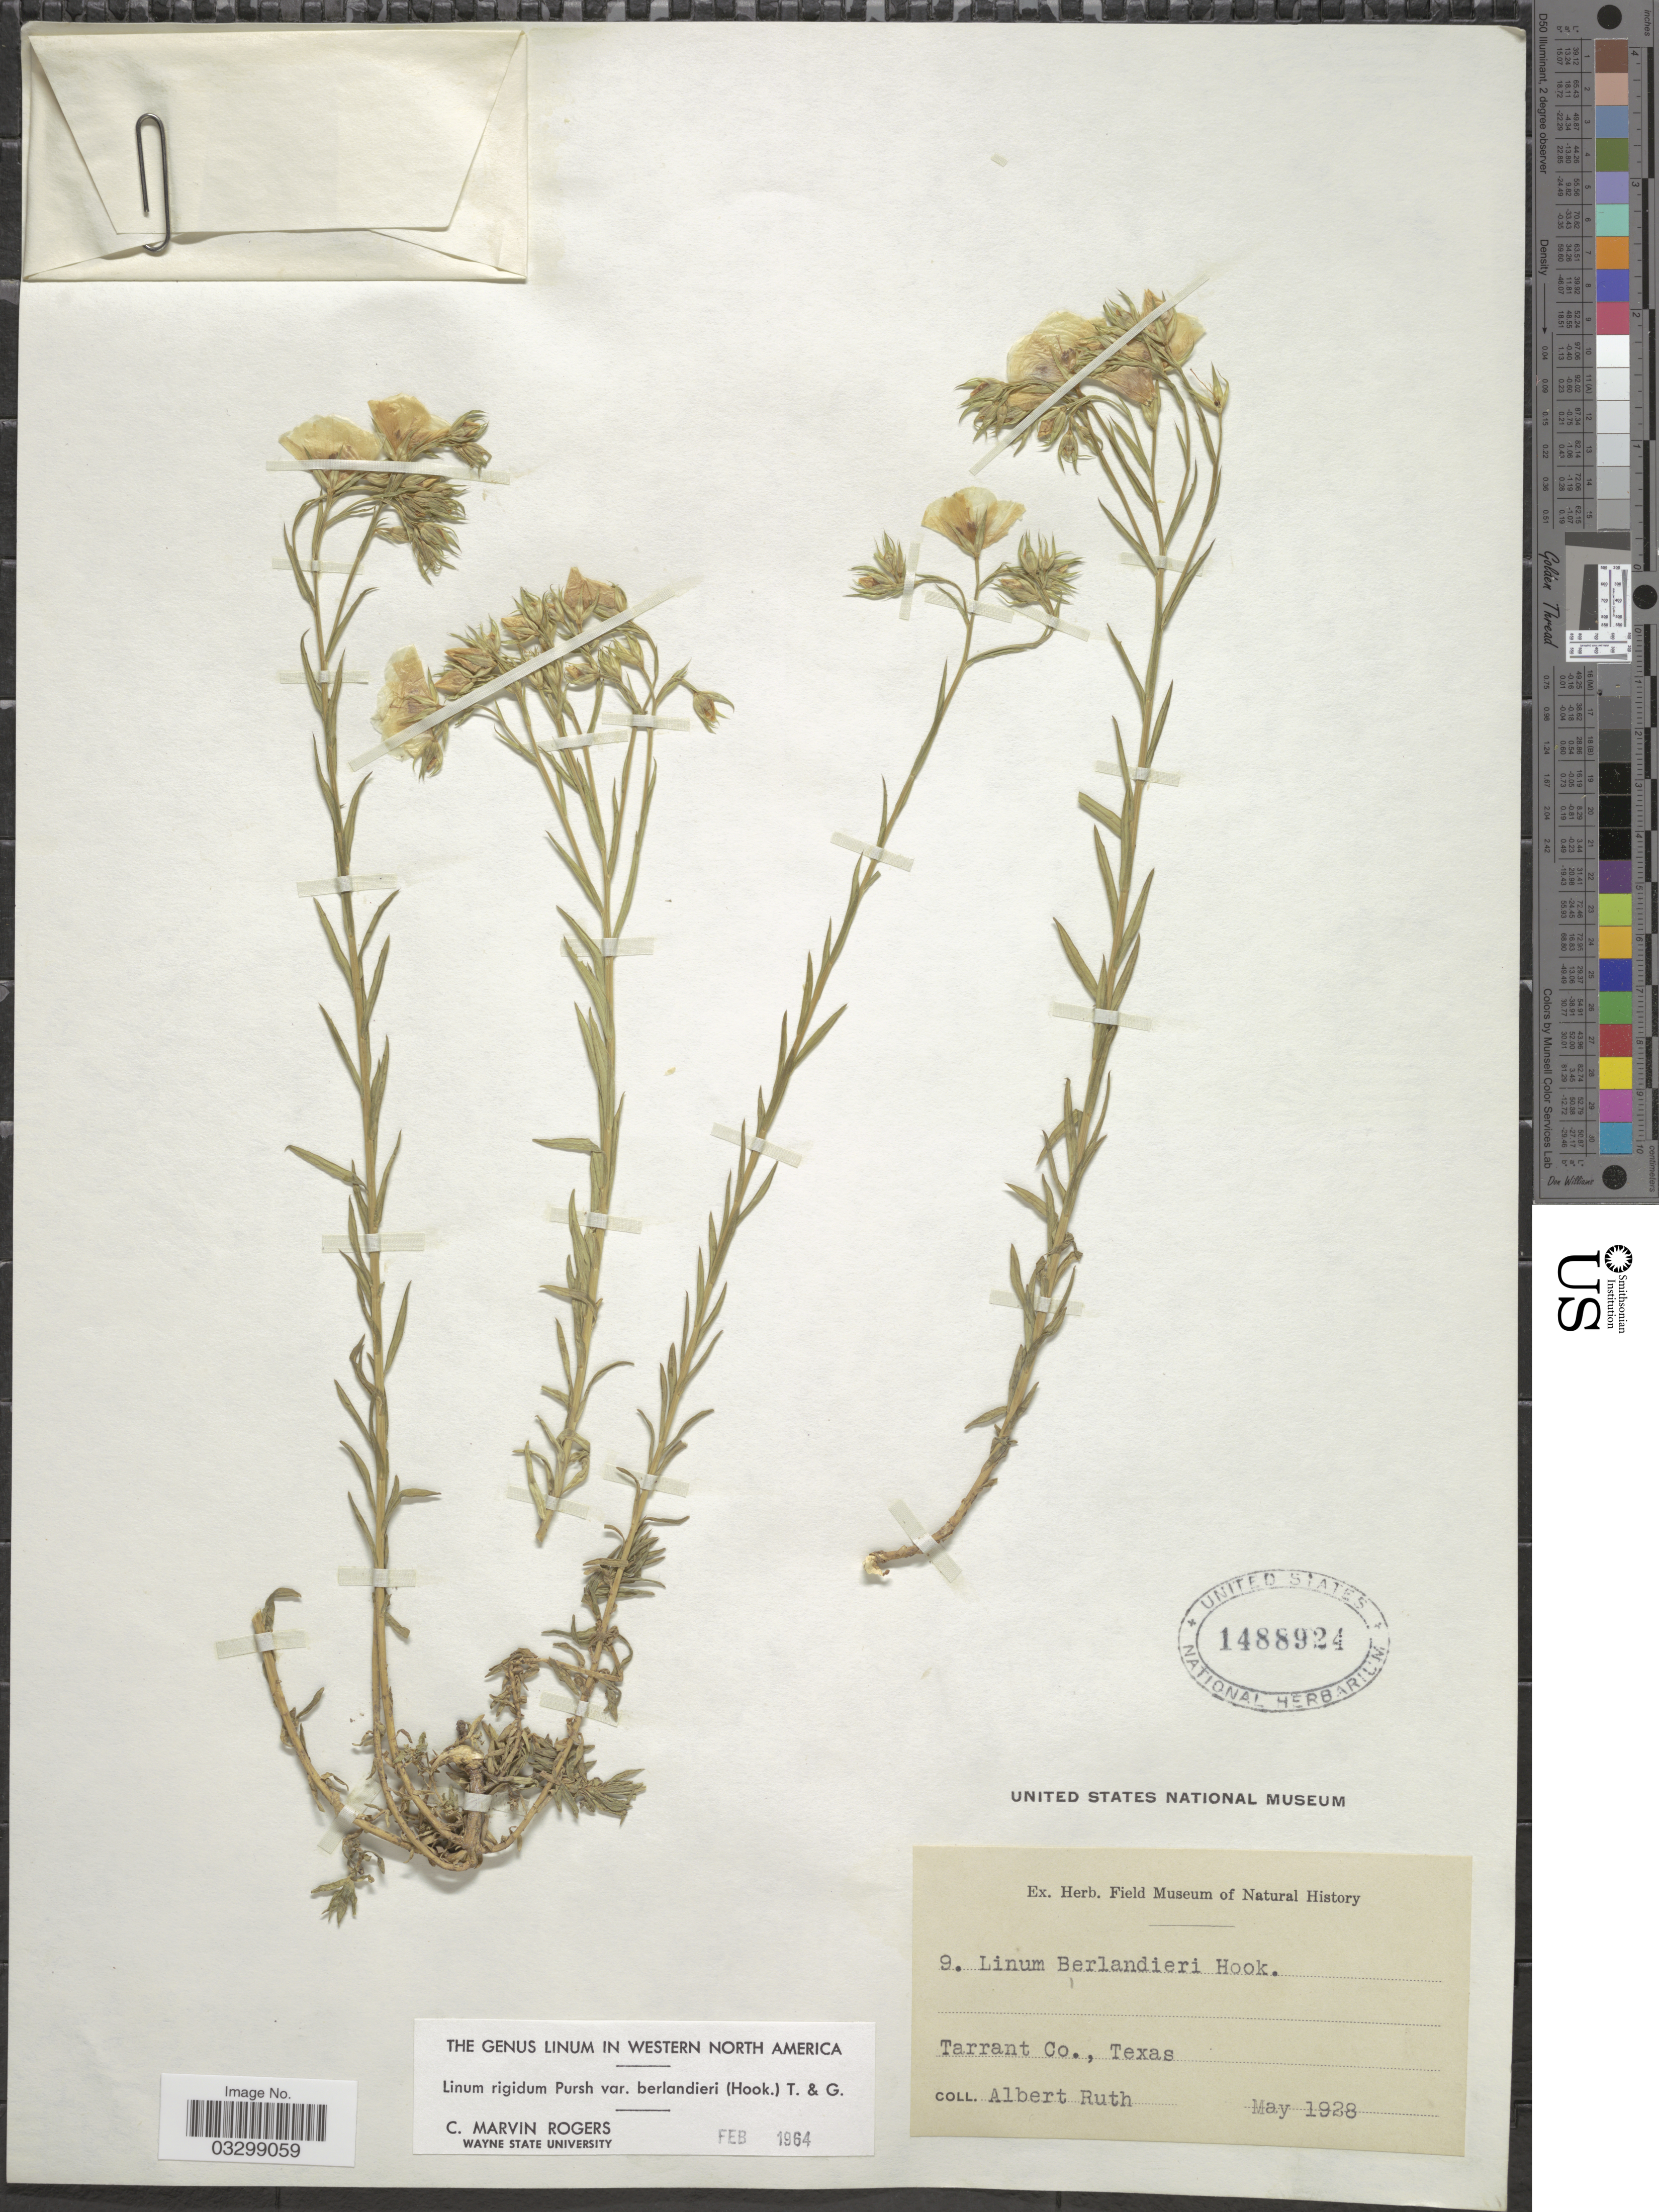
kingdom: Plantae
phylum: Tracheophyta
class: Magnoliopsida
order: Malpighiales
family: Linaceae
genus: Linum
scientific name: Linum rigidum var. berlandieri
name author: Pursh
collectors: A. Ruth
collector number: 9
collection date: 1928-05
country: United States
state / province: Texas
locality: Tarrant Co.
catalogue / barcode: US 1488924